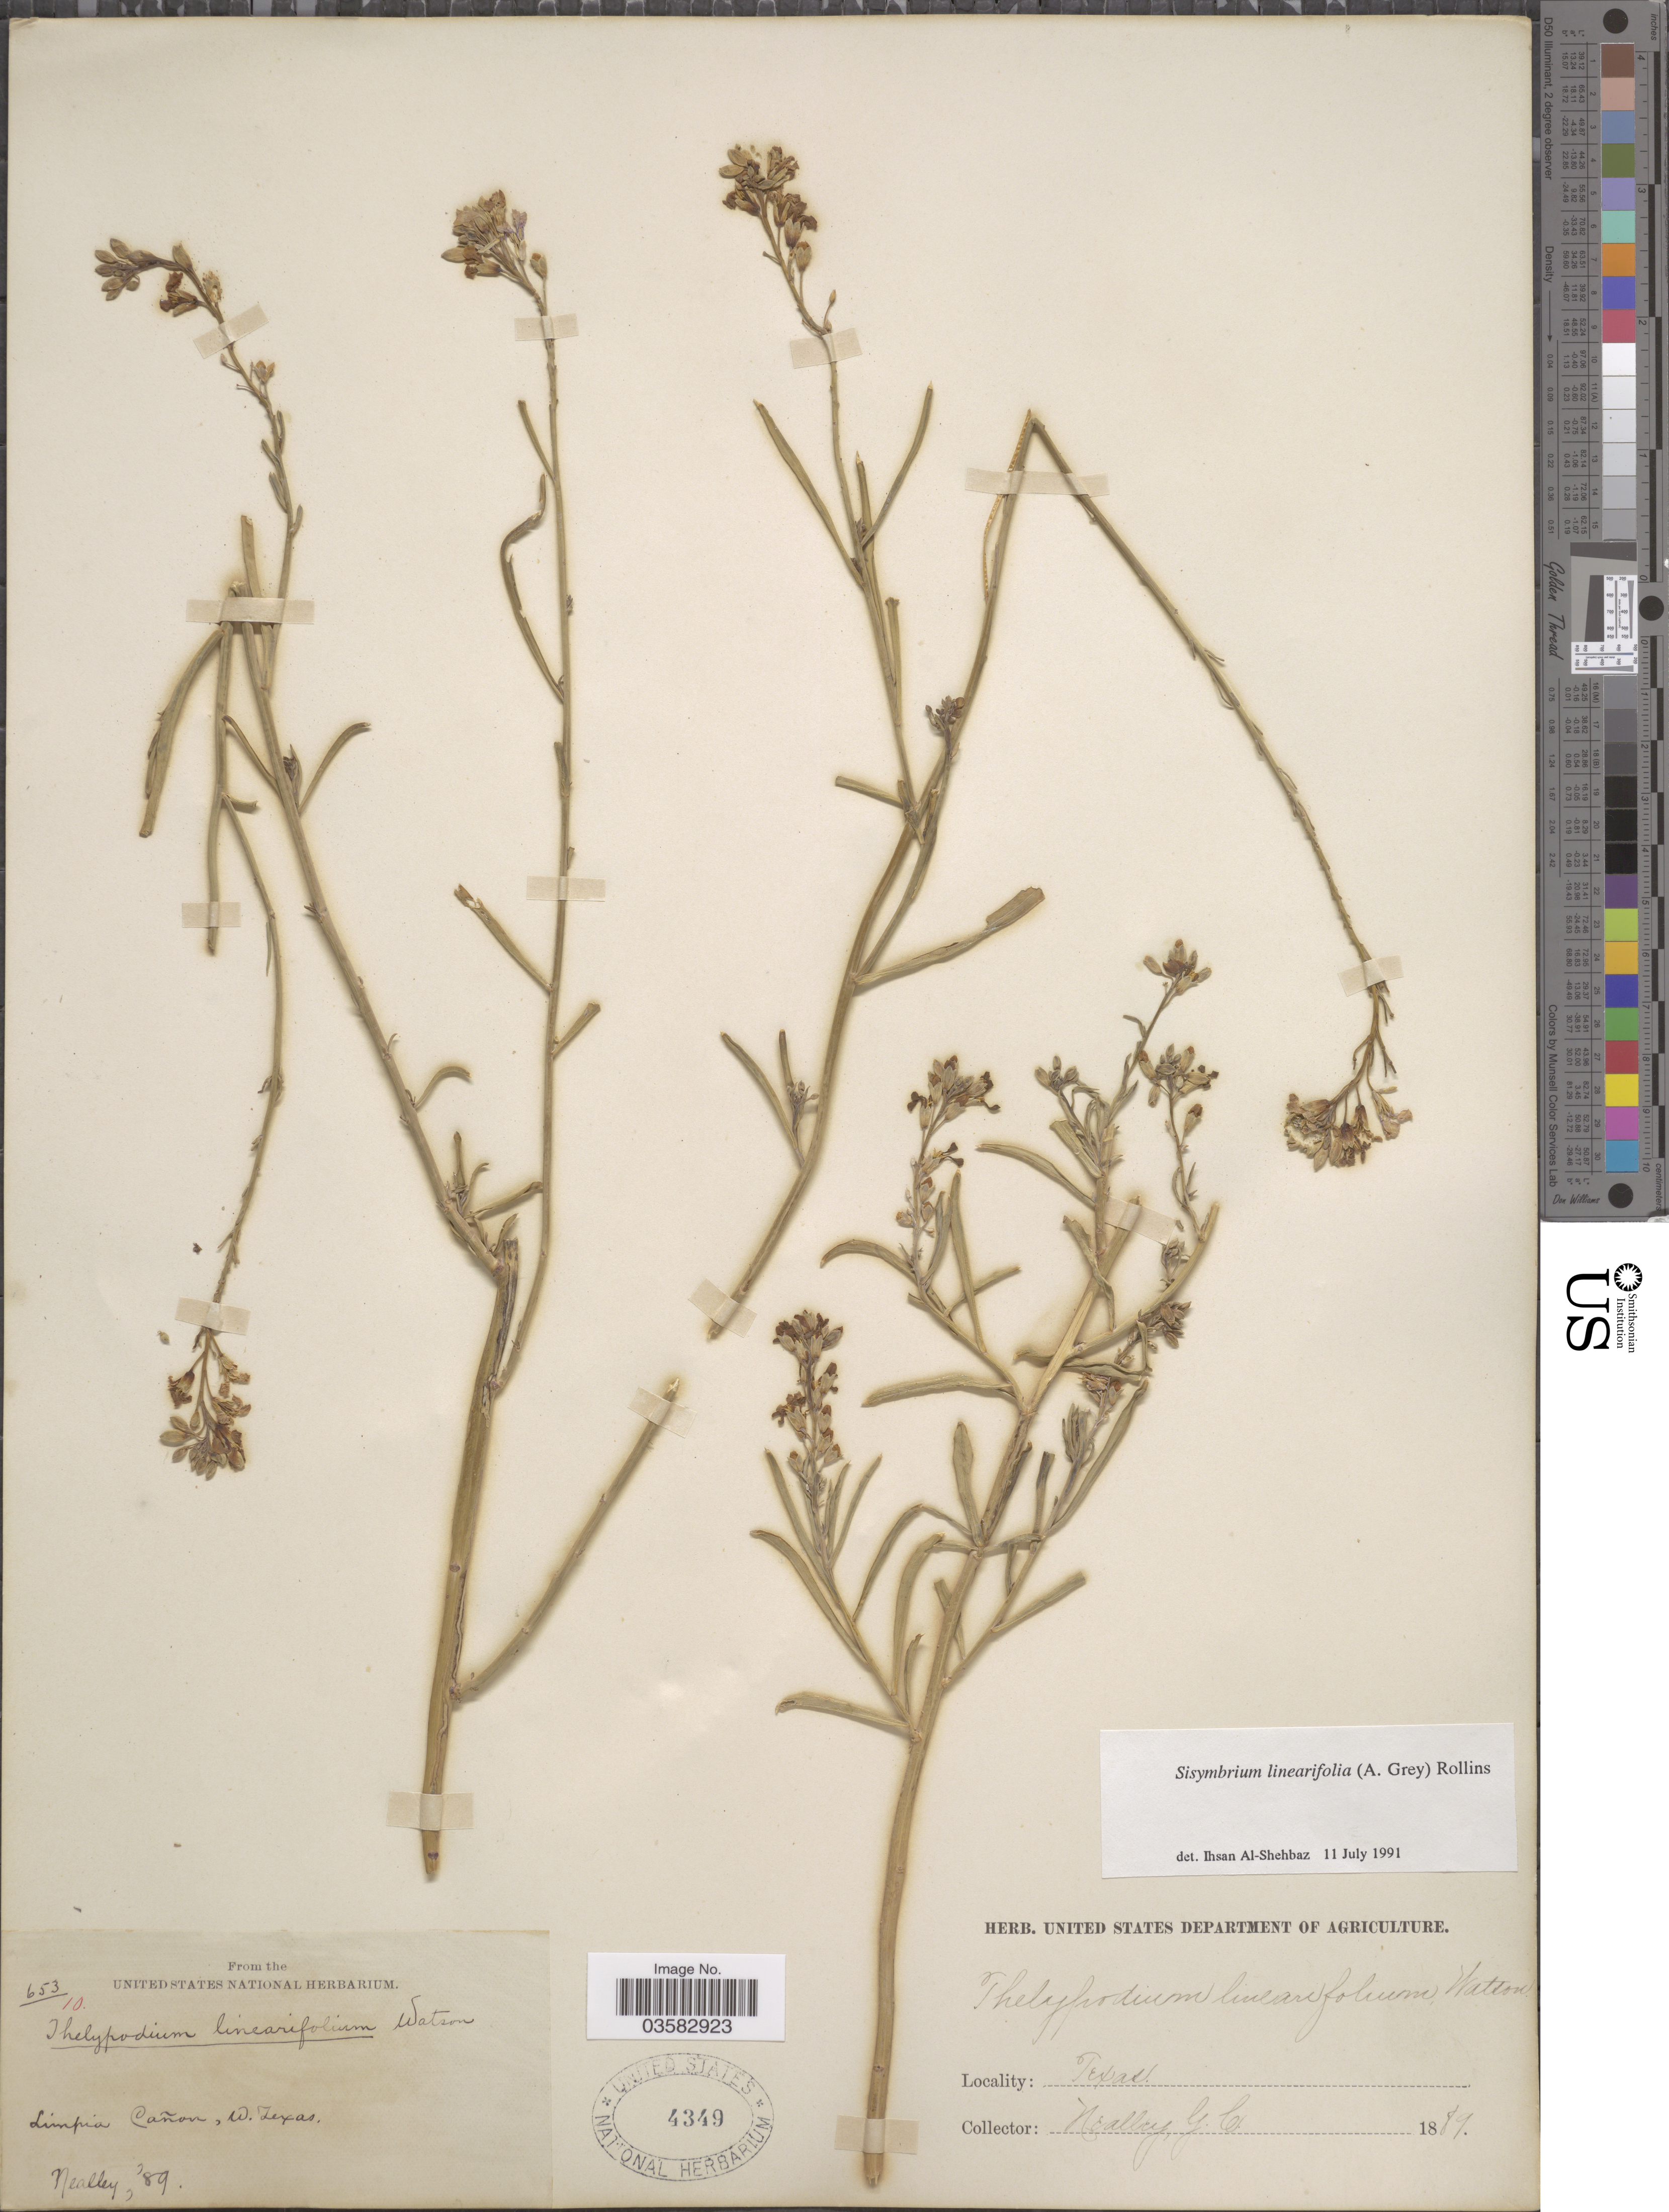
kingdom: Plantae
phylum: Tracheophyta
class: Magnoliopsida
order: Brassicales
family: Brassicaceae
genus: Sisymbrium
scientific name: Sisymbrium linearifolium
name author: (A. Gray) Payson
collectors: G. C. Nealley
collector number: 653/10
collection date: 1889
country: United States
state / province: Texas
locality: Limpia Cañon, W. Texas.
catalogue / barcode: US 4349